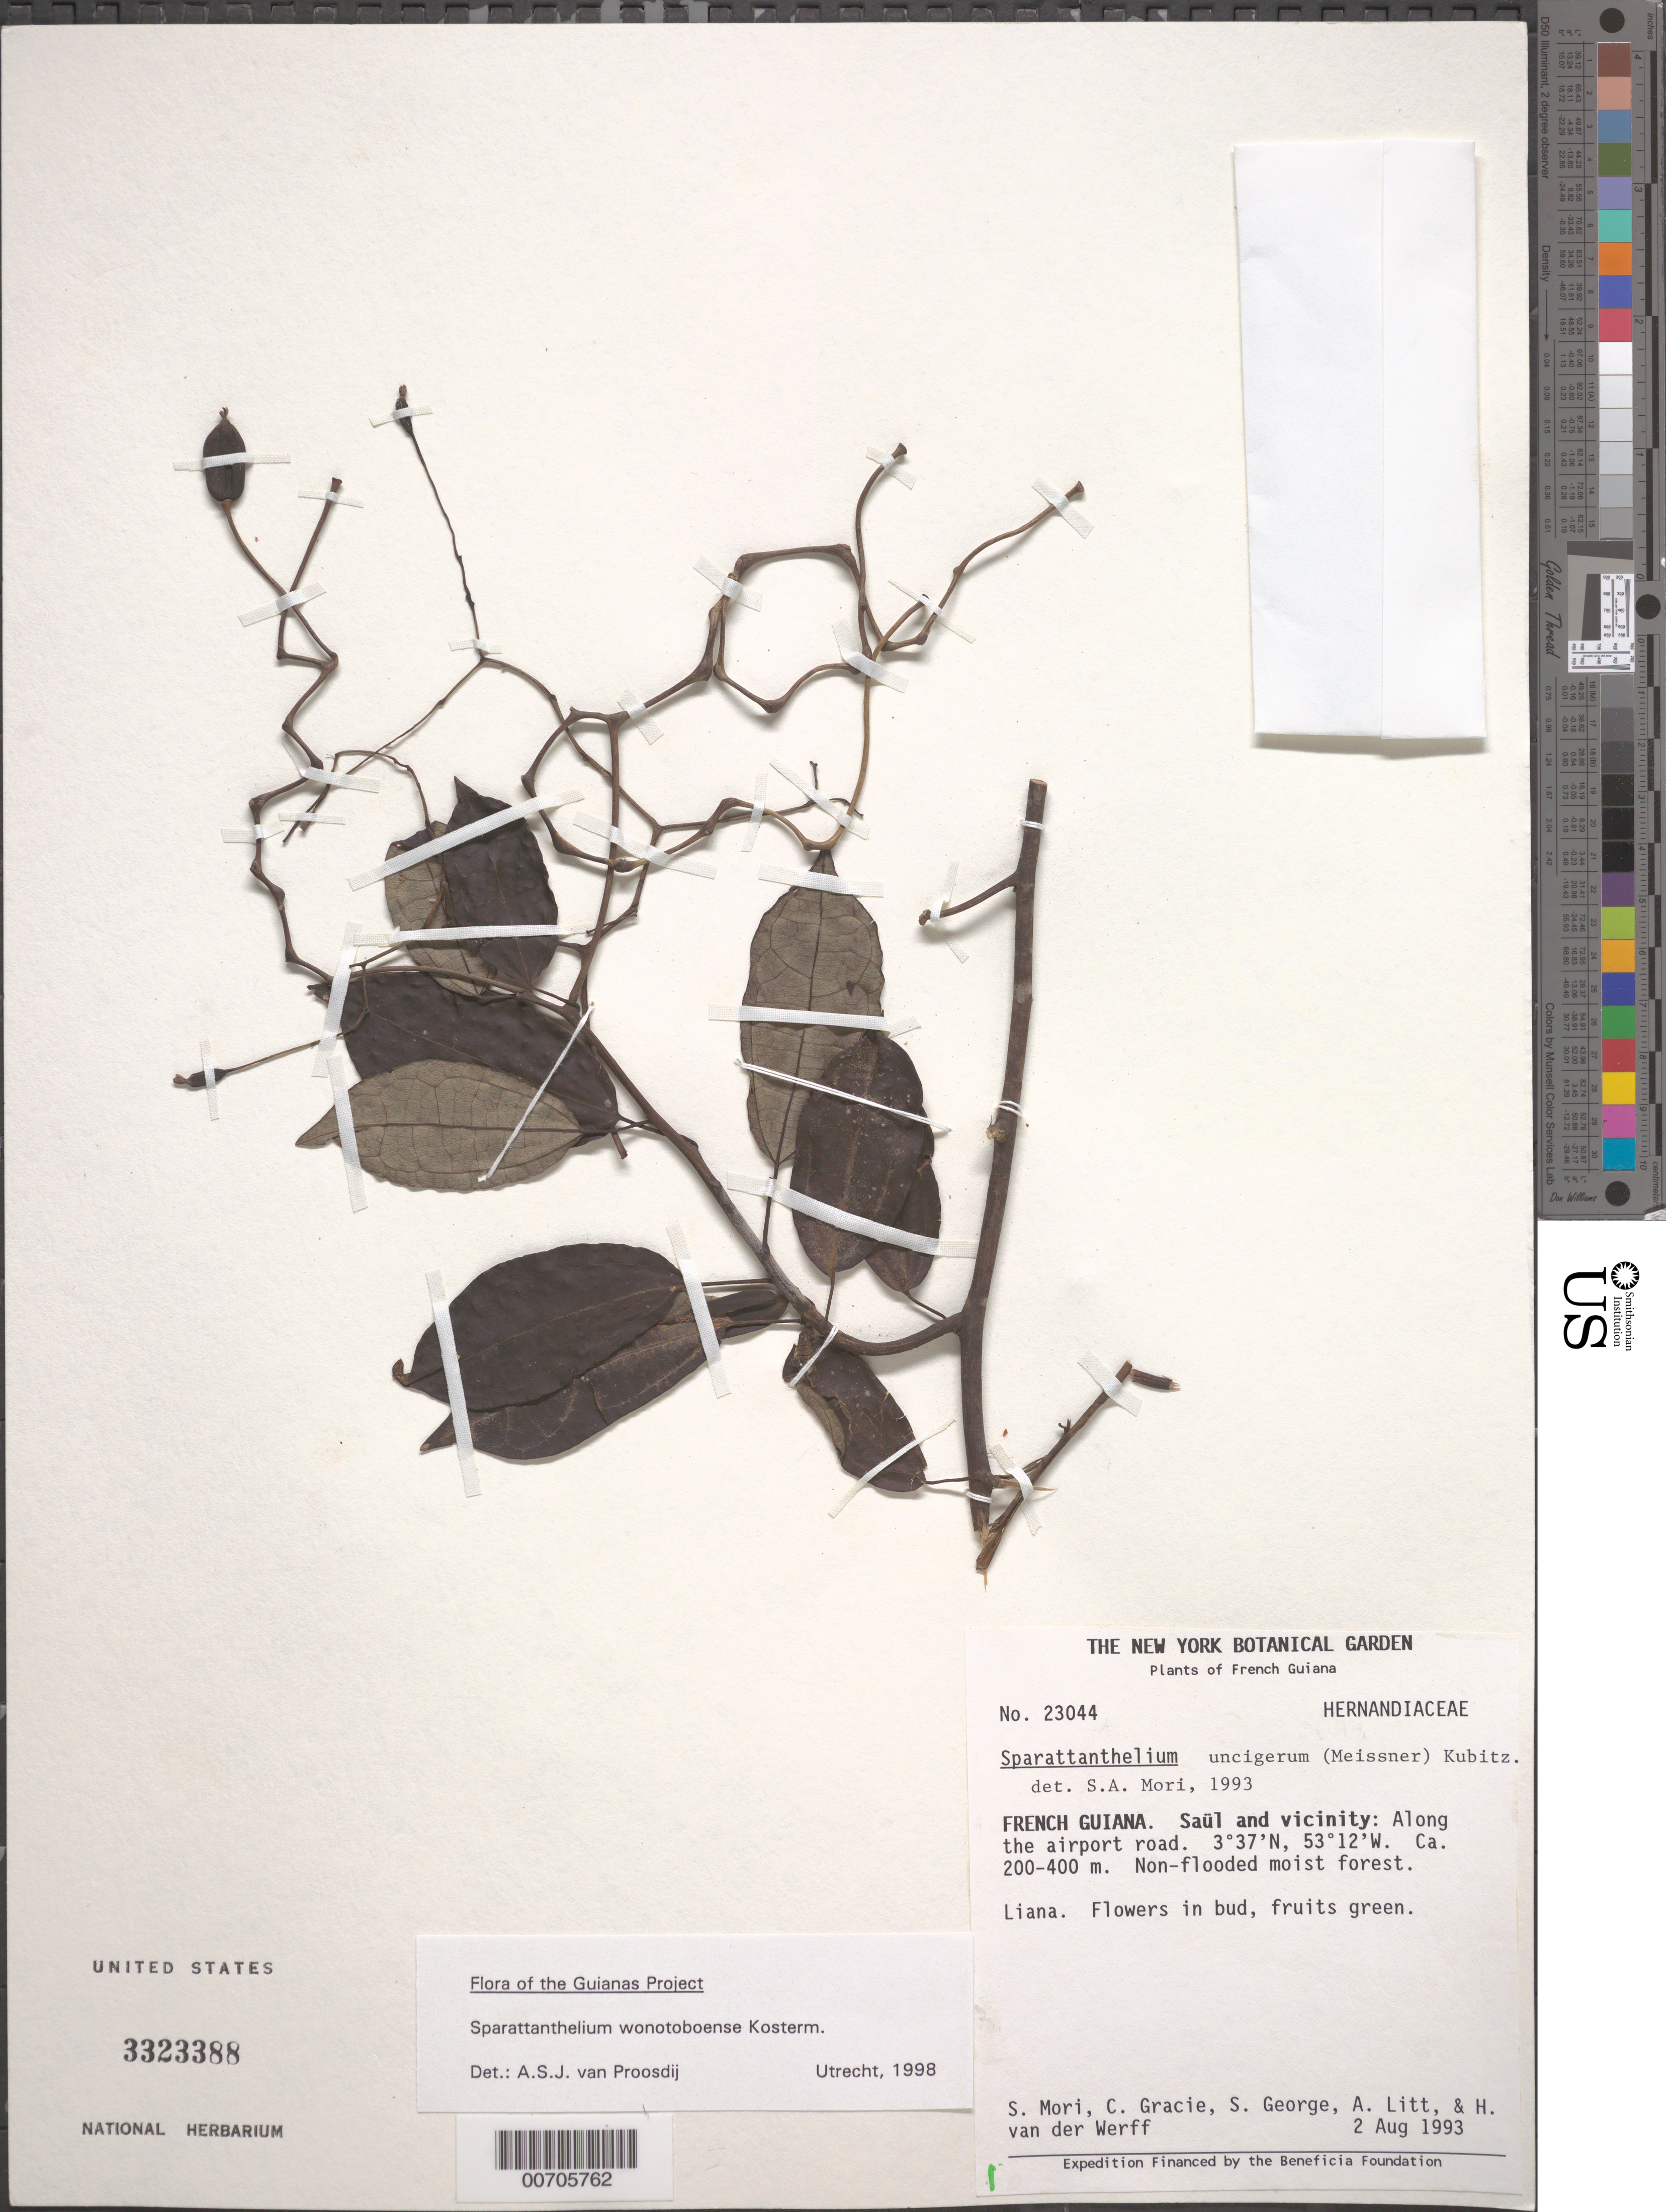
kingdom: Plantae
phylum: Tracheophyta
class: Magnoliopsida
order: Laurales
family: Hernandiaceae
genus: Sparattanthelium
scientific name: Sparattanthelium wonotoboense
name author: Kosterm.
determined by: Proosdij, A. S. J. van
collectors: S. Mori, C. A. Gracie, H. van der Werff, A. Litt & S. George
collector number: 23044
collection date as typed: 2-Aug-93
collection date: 1993-08-02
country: French Guiana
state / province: Saint-Laurent-du-Maroni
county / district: Saül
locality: Saül and vic., along airport road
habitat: Non-flooded moist forest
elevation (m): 200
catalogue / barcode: US 3323388